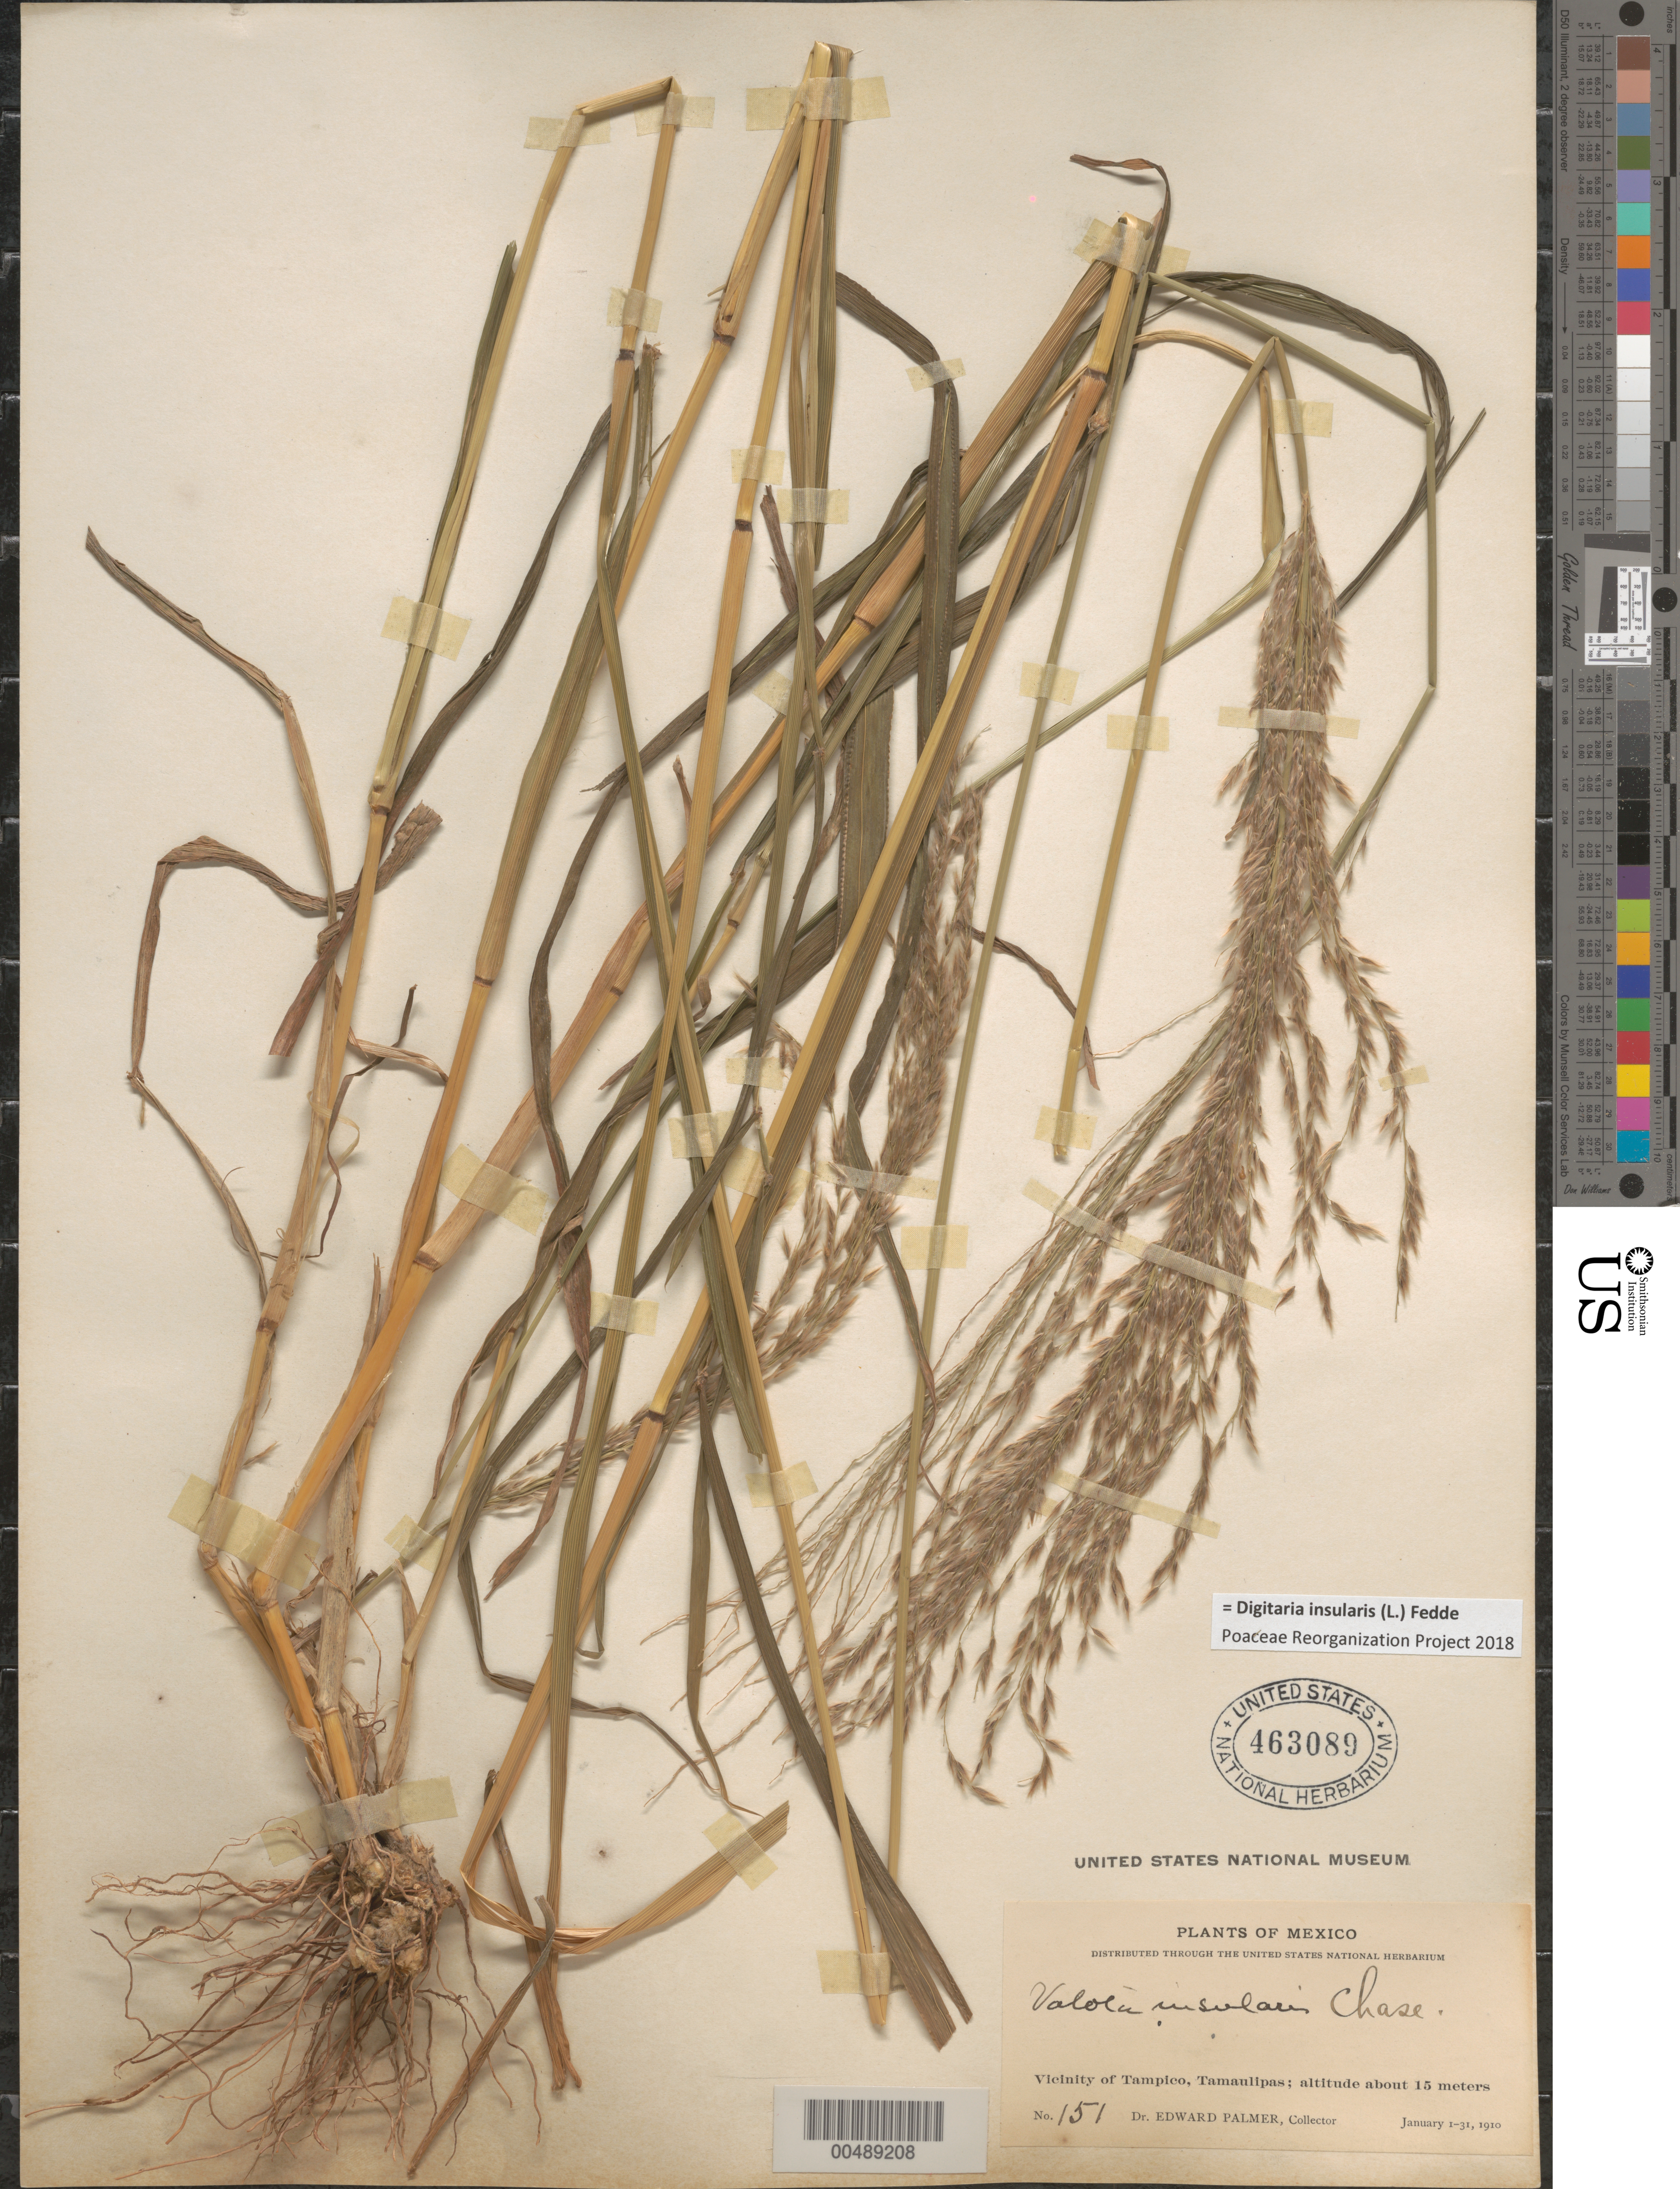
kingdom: Plantae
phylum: Tracheophyta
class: Liliopsida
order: Poales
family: Poaceae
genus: Digitaria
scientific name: Digitaria insularis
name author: (L.) Fedde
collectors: E. Palmer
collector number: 151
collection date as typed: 1 Jan 1910 to 31 Jan 1910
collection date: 1910-01-01/1910-01-31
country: Mexico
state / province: Tamaulipas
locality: Vicinity of Tampico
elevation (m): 15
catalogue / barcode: US 463089